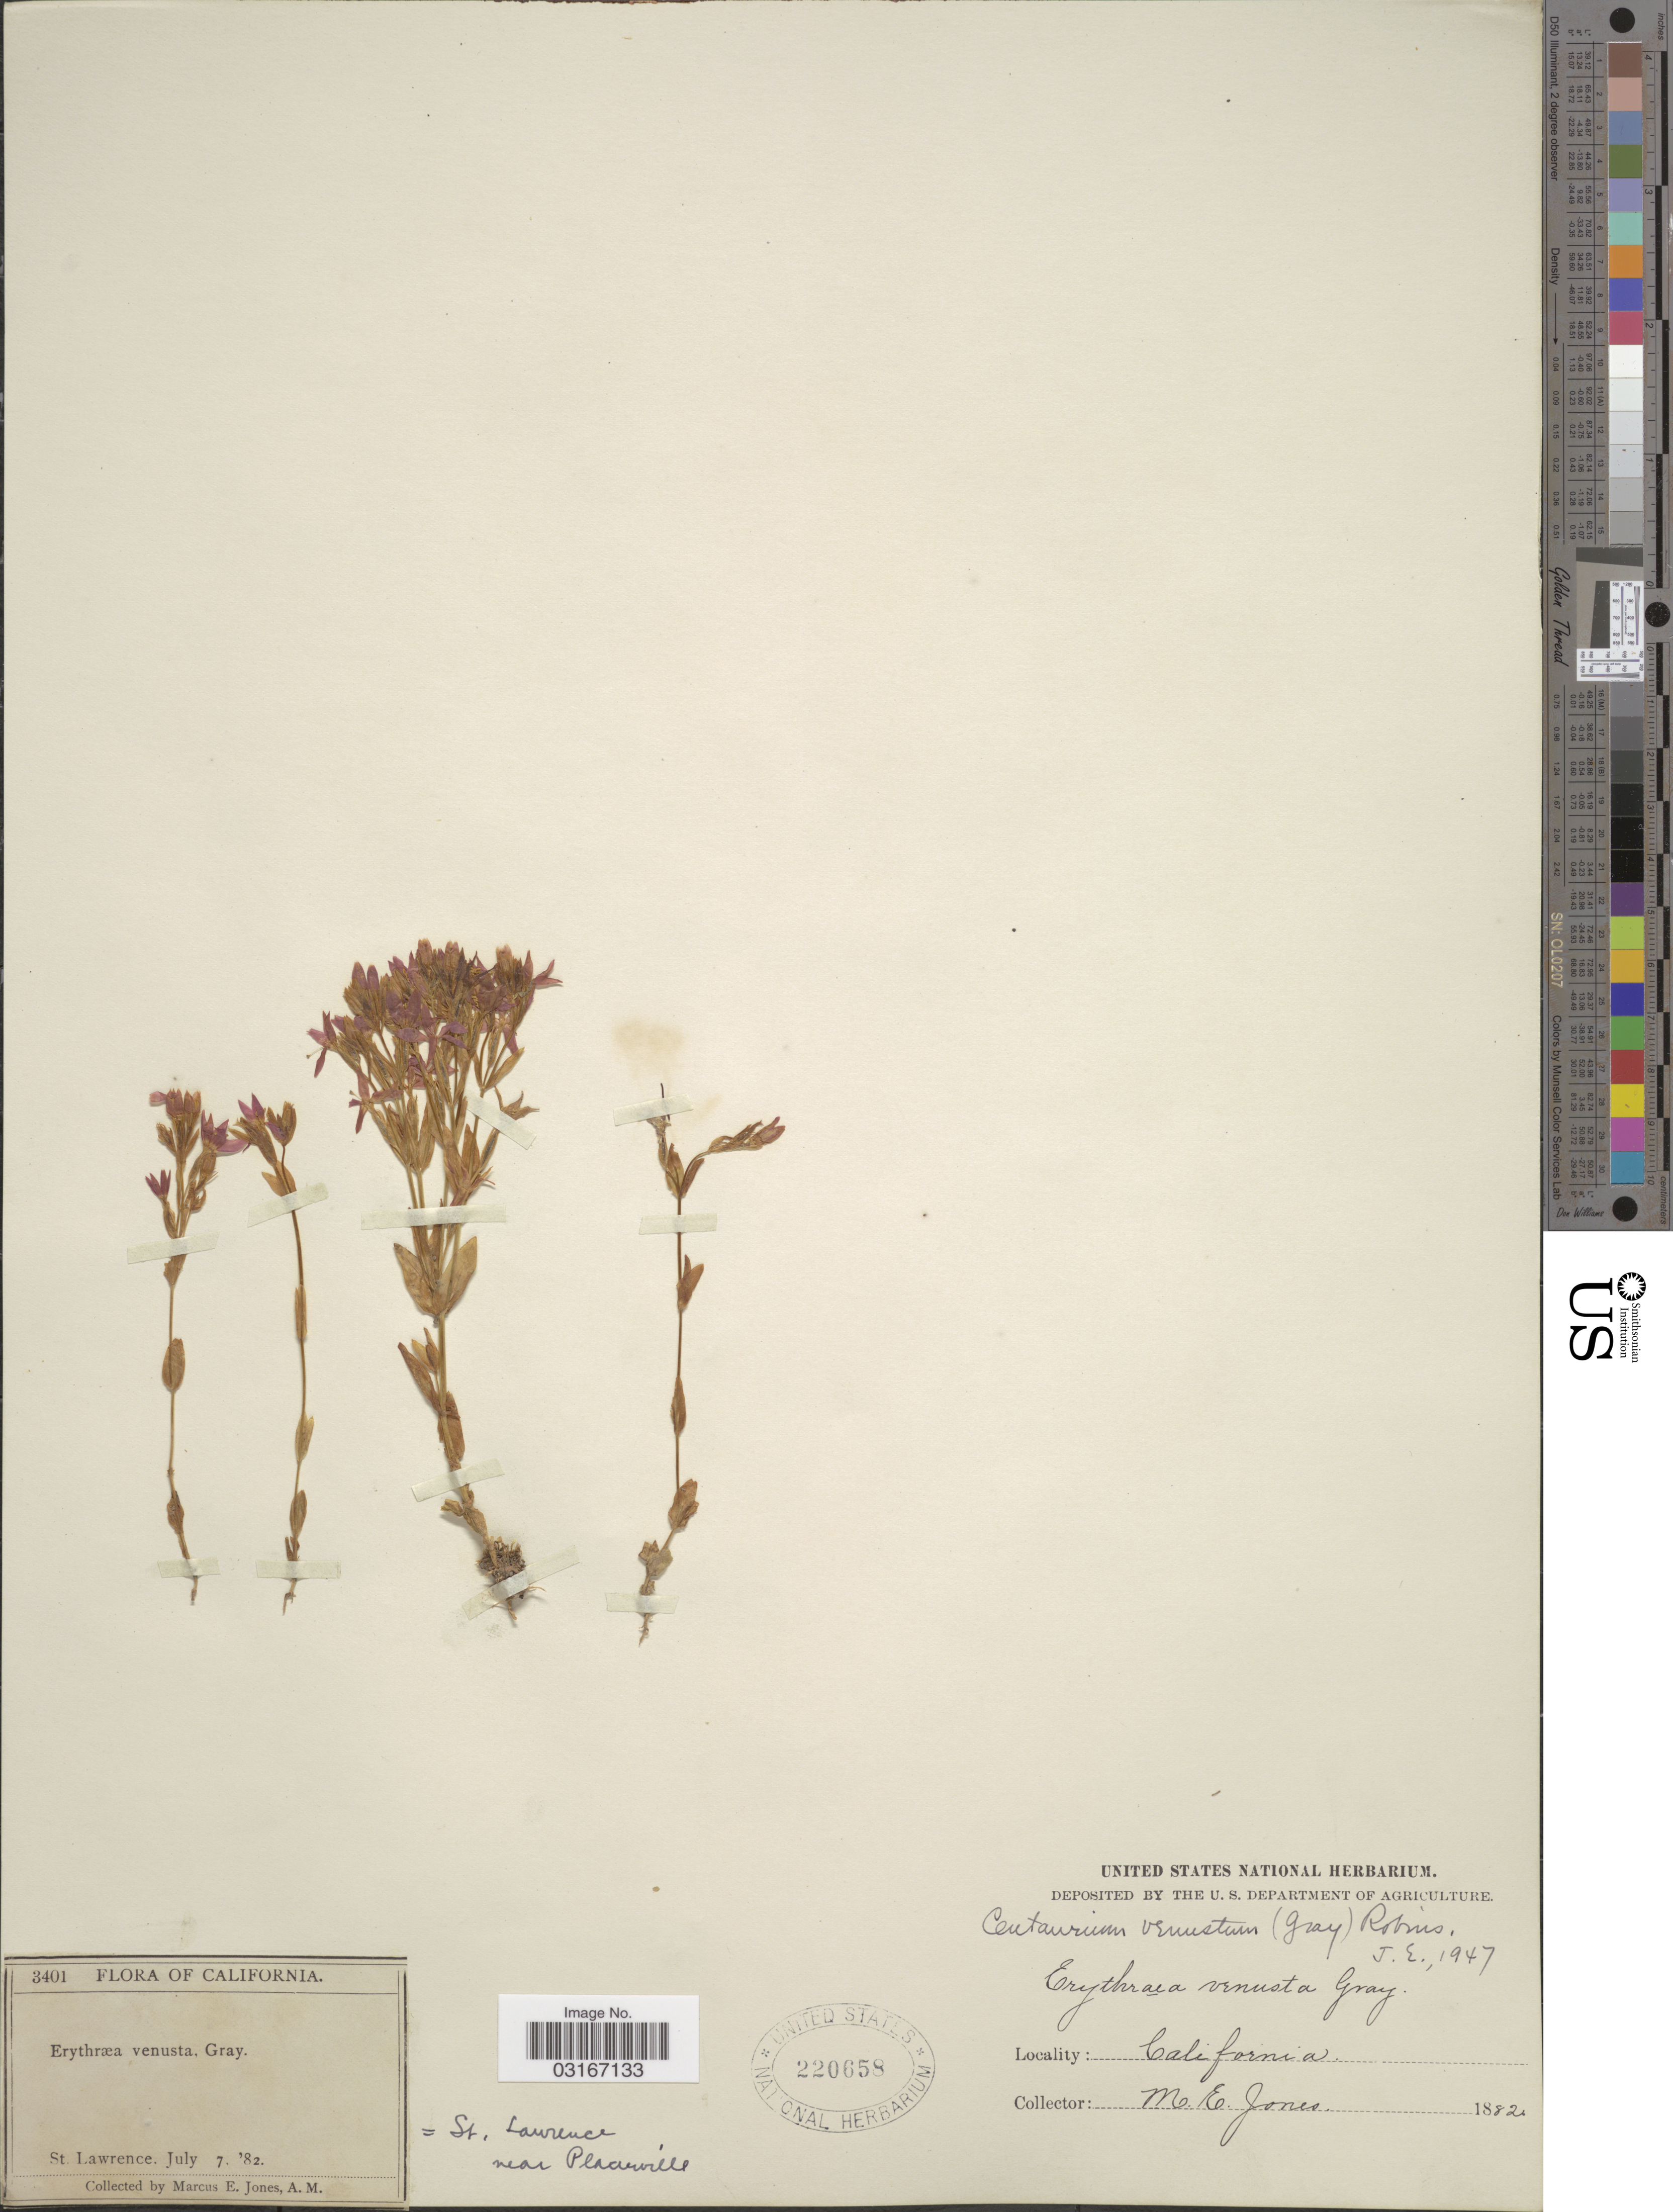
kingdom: Plantae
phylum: Tracheophyta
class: Magnoliopsida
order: Gentianales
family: Gentianaceae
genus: Centaurium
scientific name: Centaurium venustum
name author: (A. Gray) B.L. Rob.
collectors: M. E. Jones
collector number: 3401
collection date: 1882-07-07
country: United States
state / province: California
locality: St. Lawrence.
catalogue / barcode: US 220658